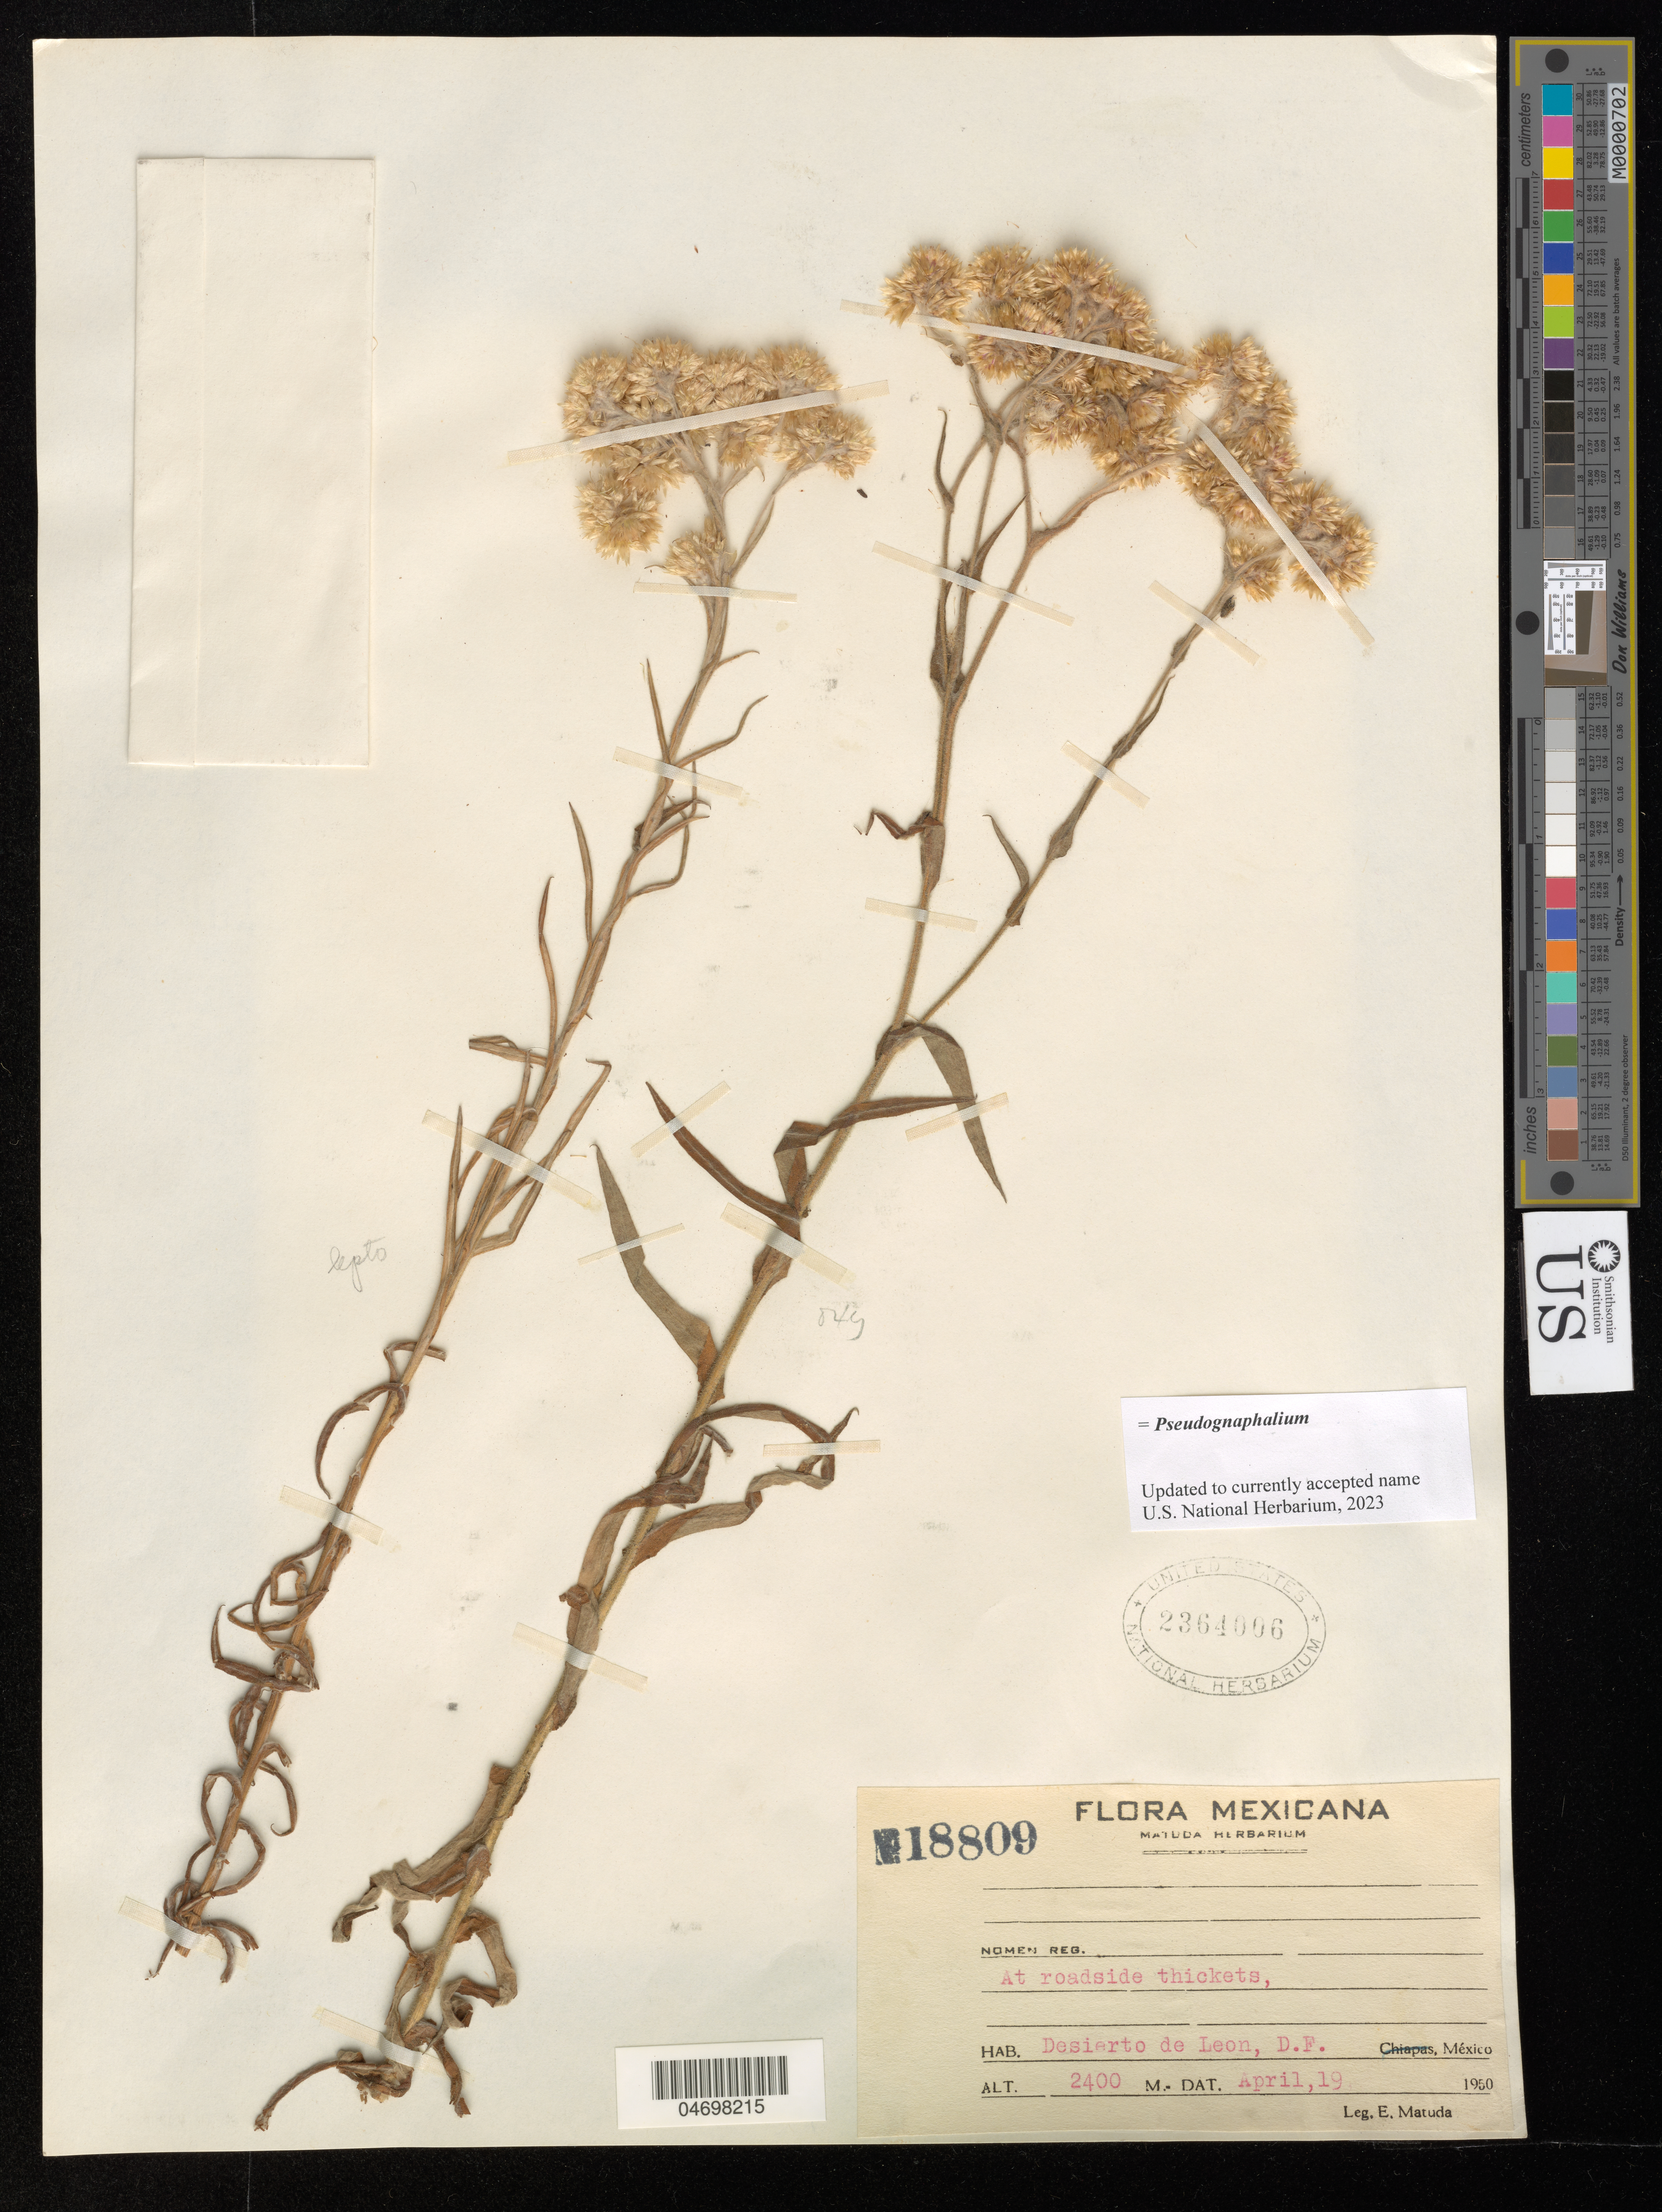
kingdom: Plantae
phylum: Tracheophyta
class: Magnoliopsida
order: Asterales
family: Asteraceae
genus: Pseudognaphalium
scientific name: Pseudognaphalium sp.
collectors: E. Matuda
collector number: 18809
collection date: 1950-04-19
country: Mexico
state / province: Distrito Federal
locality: Desierto de Leon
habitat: At roadside thickets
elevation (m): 2400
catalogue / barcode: US 2364006